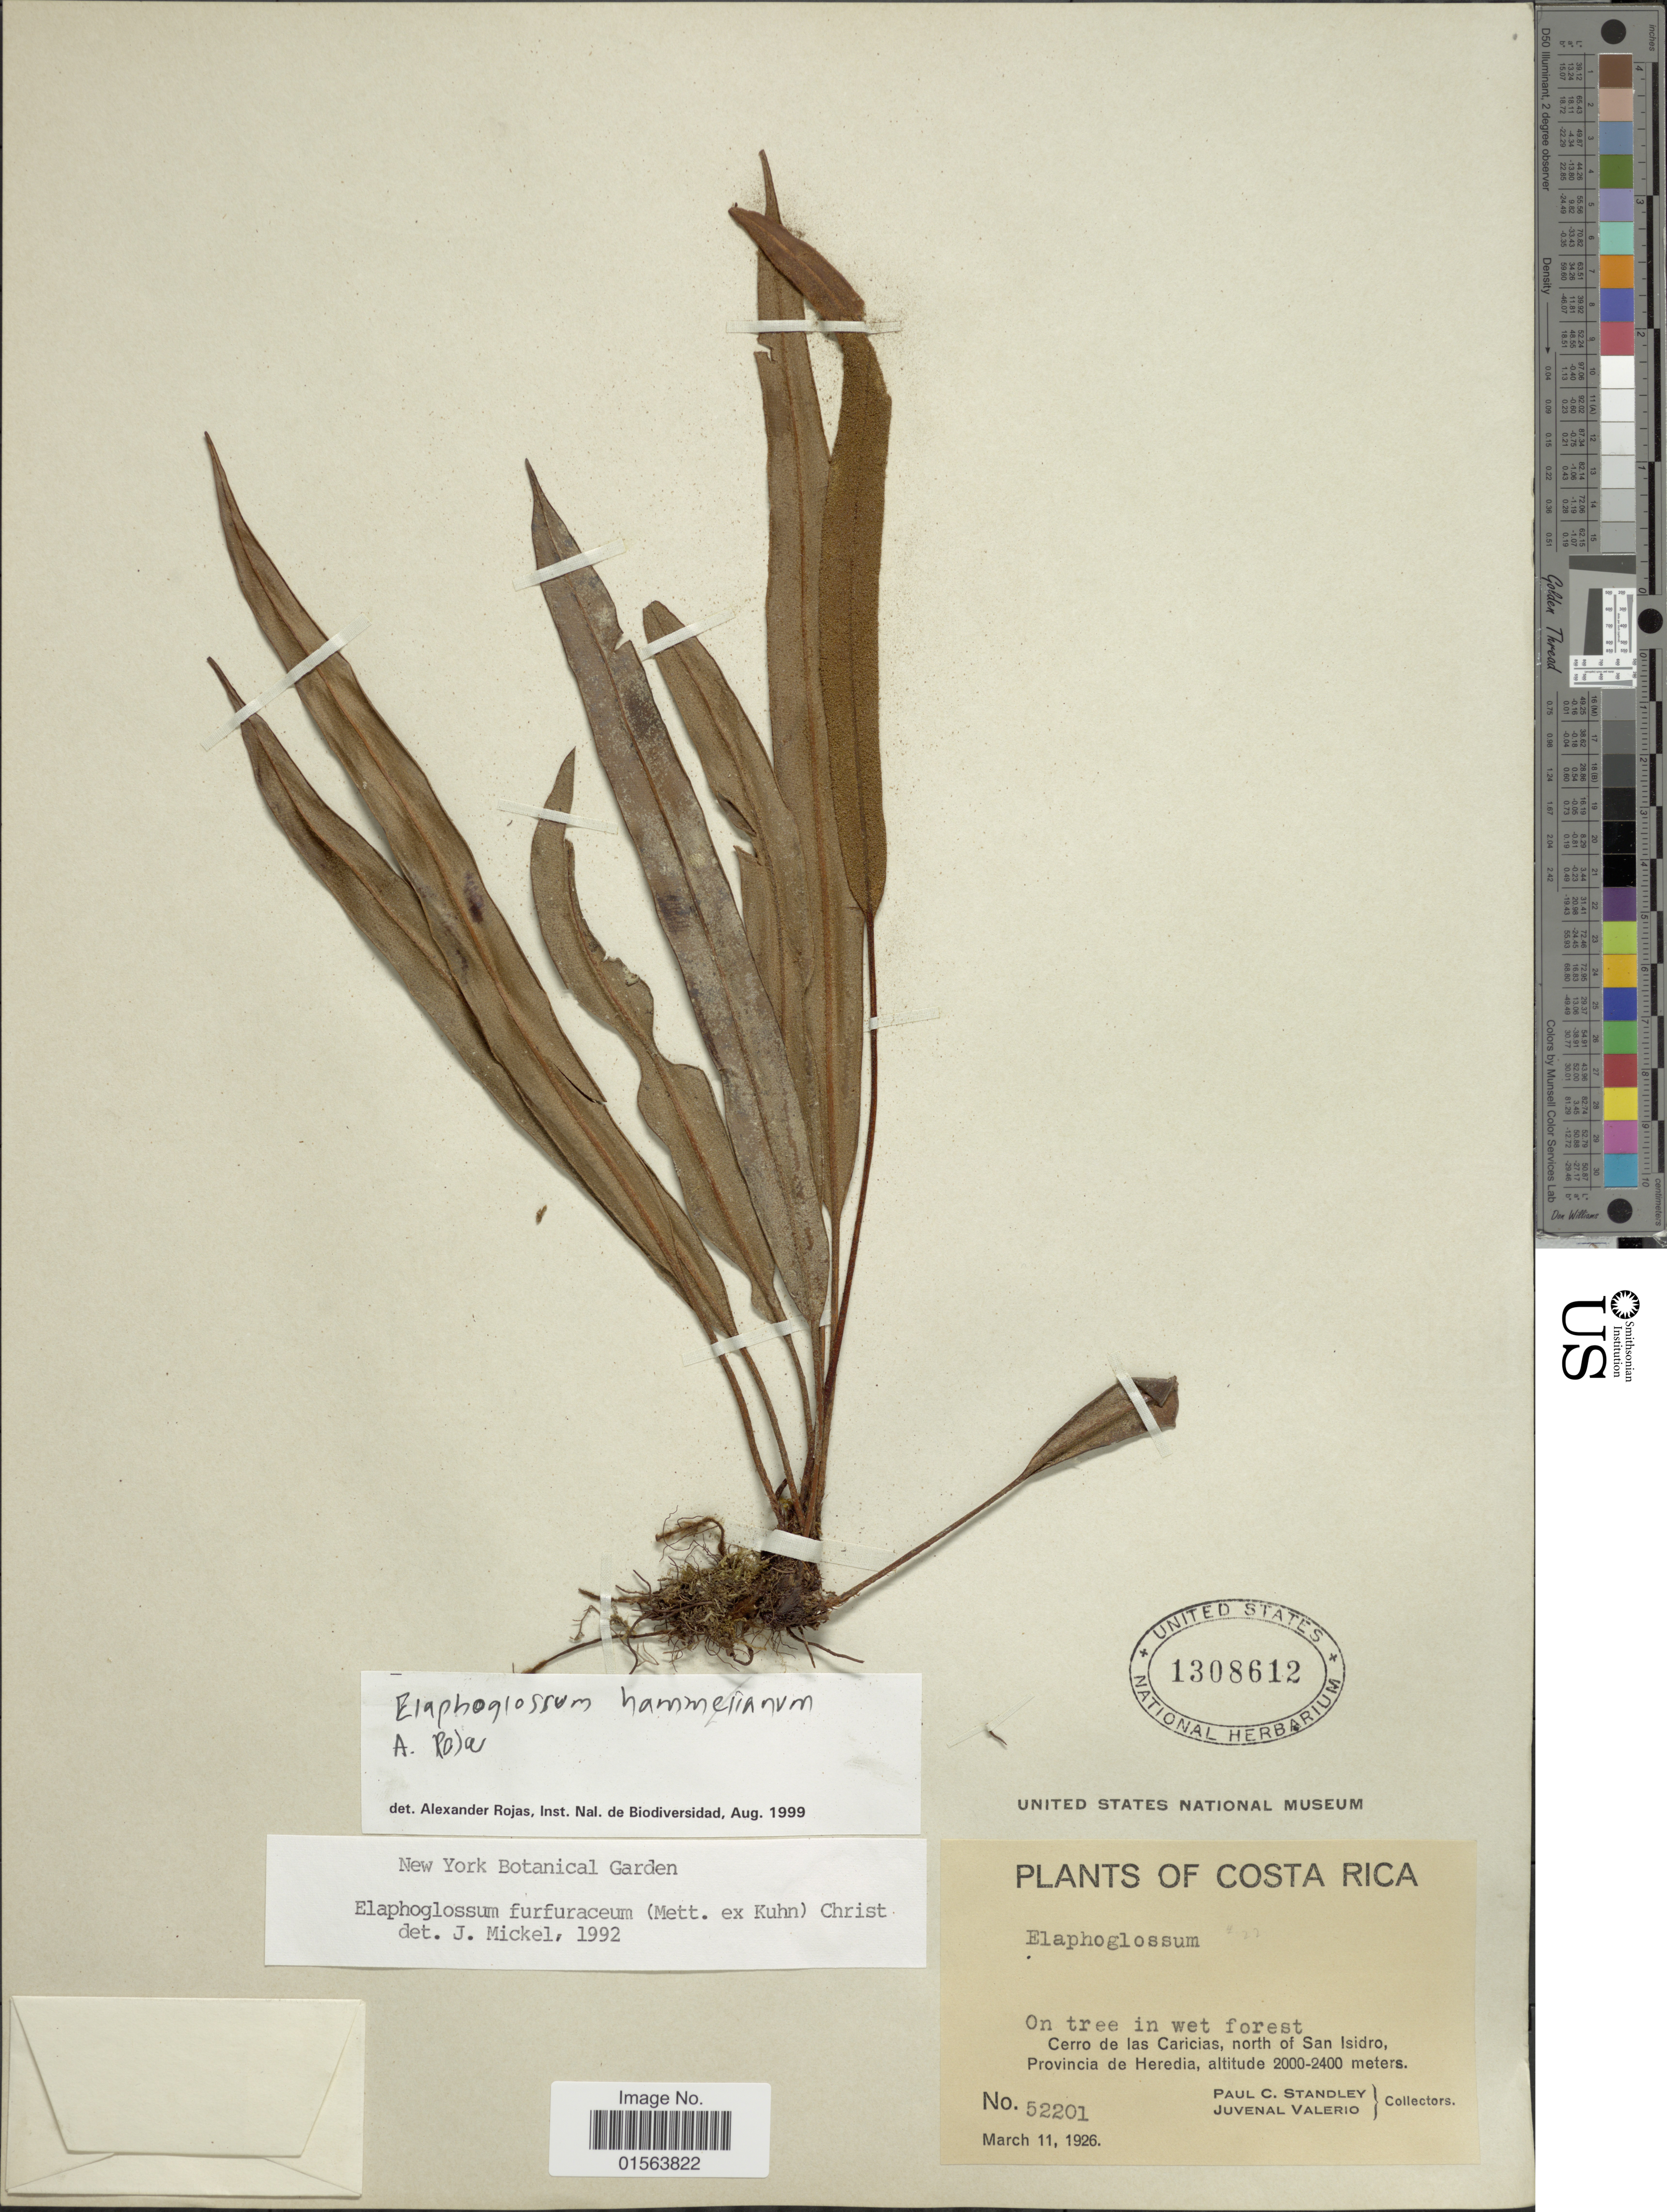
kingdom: Plantae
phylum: Tracheophyta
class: Polypodiopsida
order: Polypodiales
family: Dryopteridaceae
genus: Elaphoglossum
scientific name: Elaphoglossum hammelianum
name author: A. Rojas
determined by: Matos, F. B.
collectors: P. C. Standley & J. Valerio R.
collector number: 52201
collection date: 1926-03-11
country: Costa Rica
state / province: Heredia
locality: Cerro de las Caricias, north of San Isidro, provincia de Heredia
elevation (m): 2000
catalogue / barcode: US 1308612